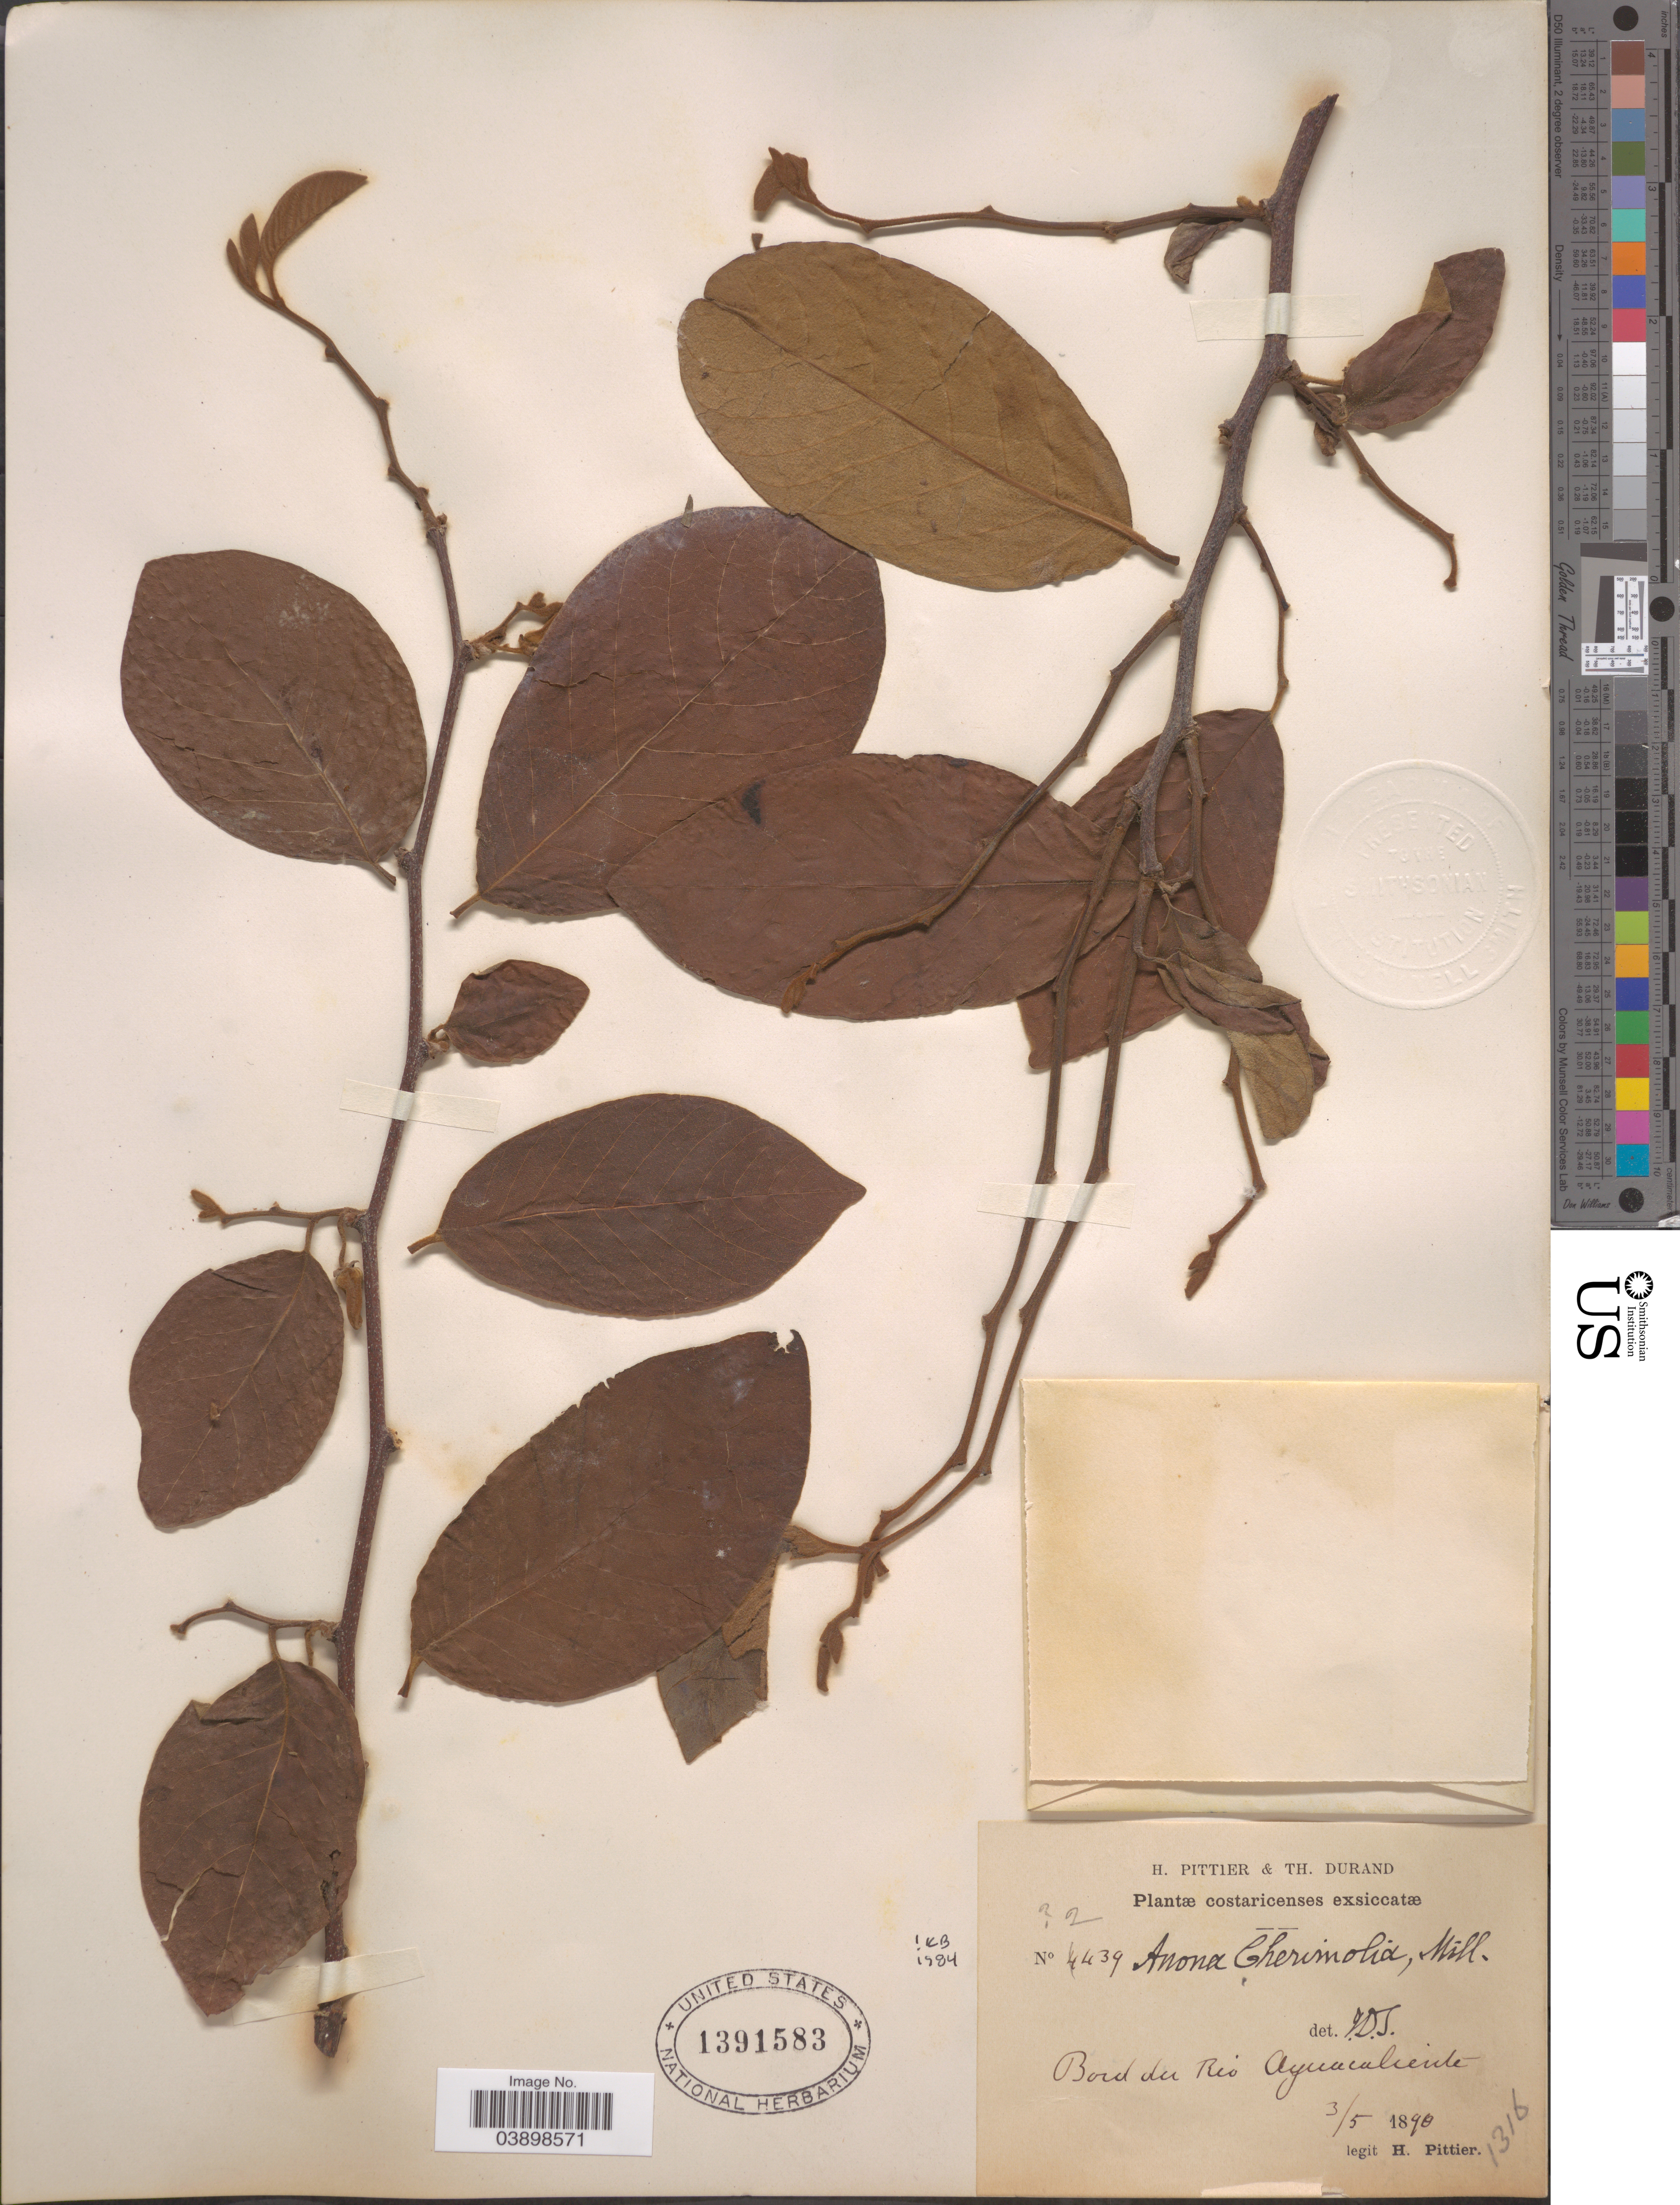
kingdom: Plantae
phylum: Tracheophyta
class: Magnoliopsida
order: Magnoliales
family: Annonaceae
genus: Annona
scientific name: Annona cherimola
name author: Mill.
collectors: H. F. Pittier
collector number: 2439?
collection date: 1898-05-03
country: Costa Rica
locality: Bord du Rio Aguacaliente.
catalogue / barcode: US 1391583